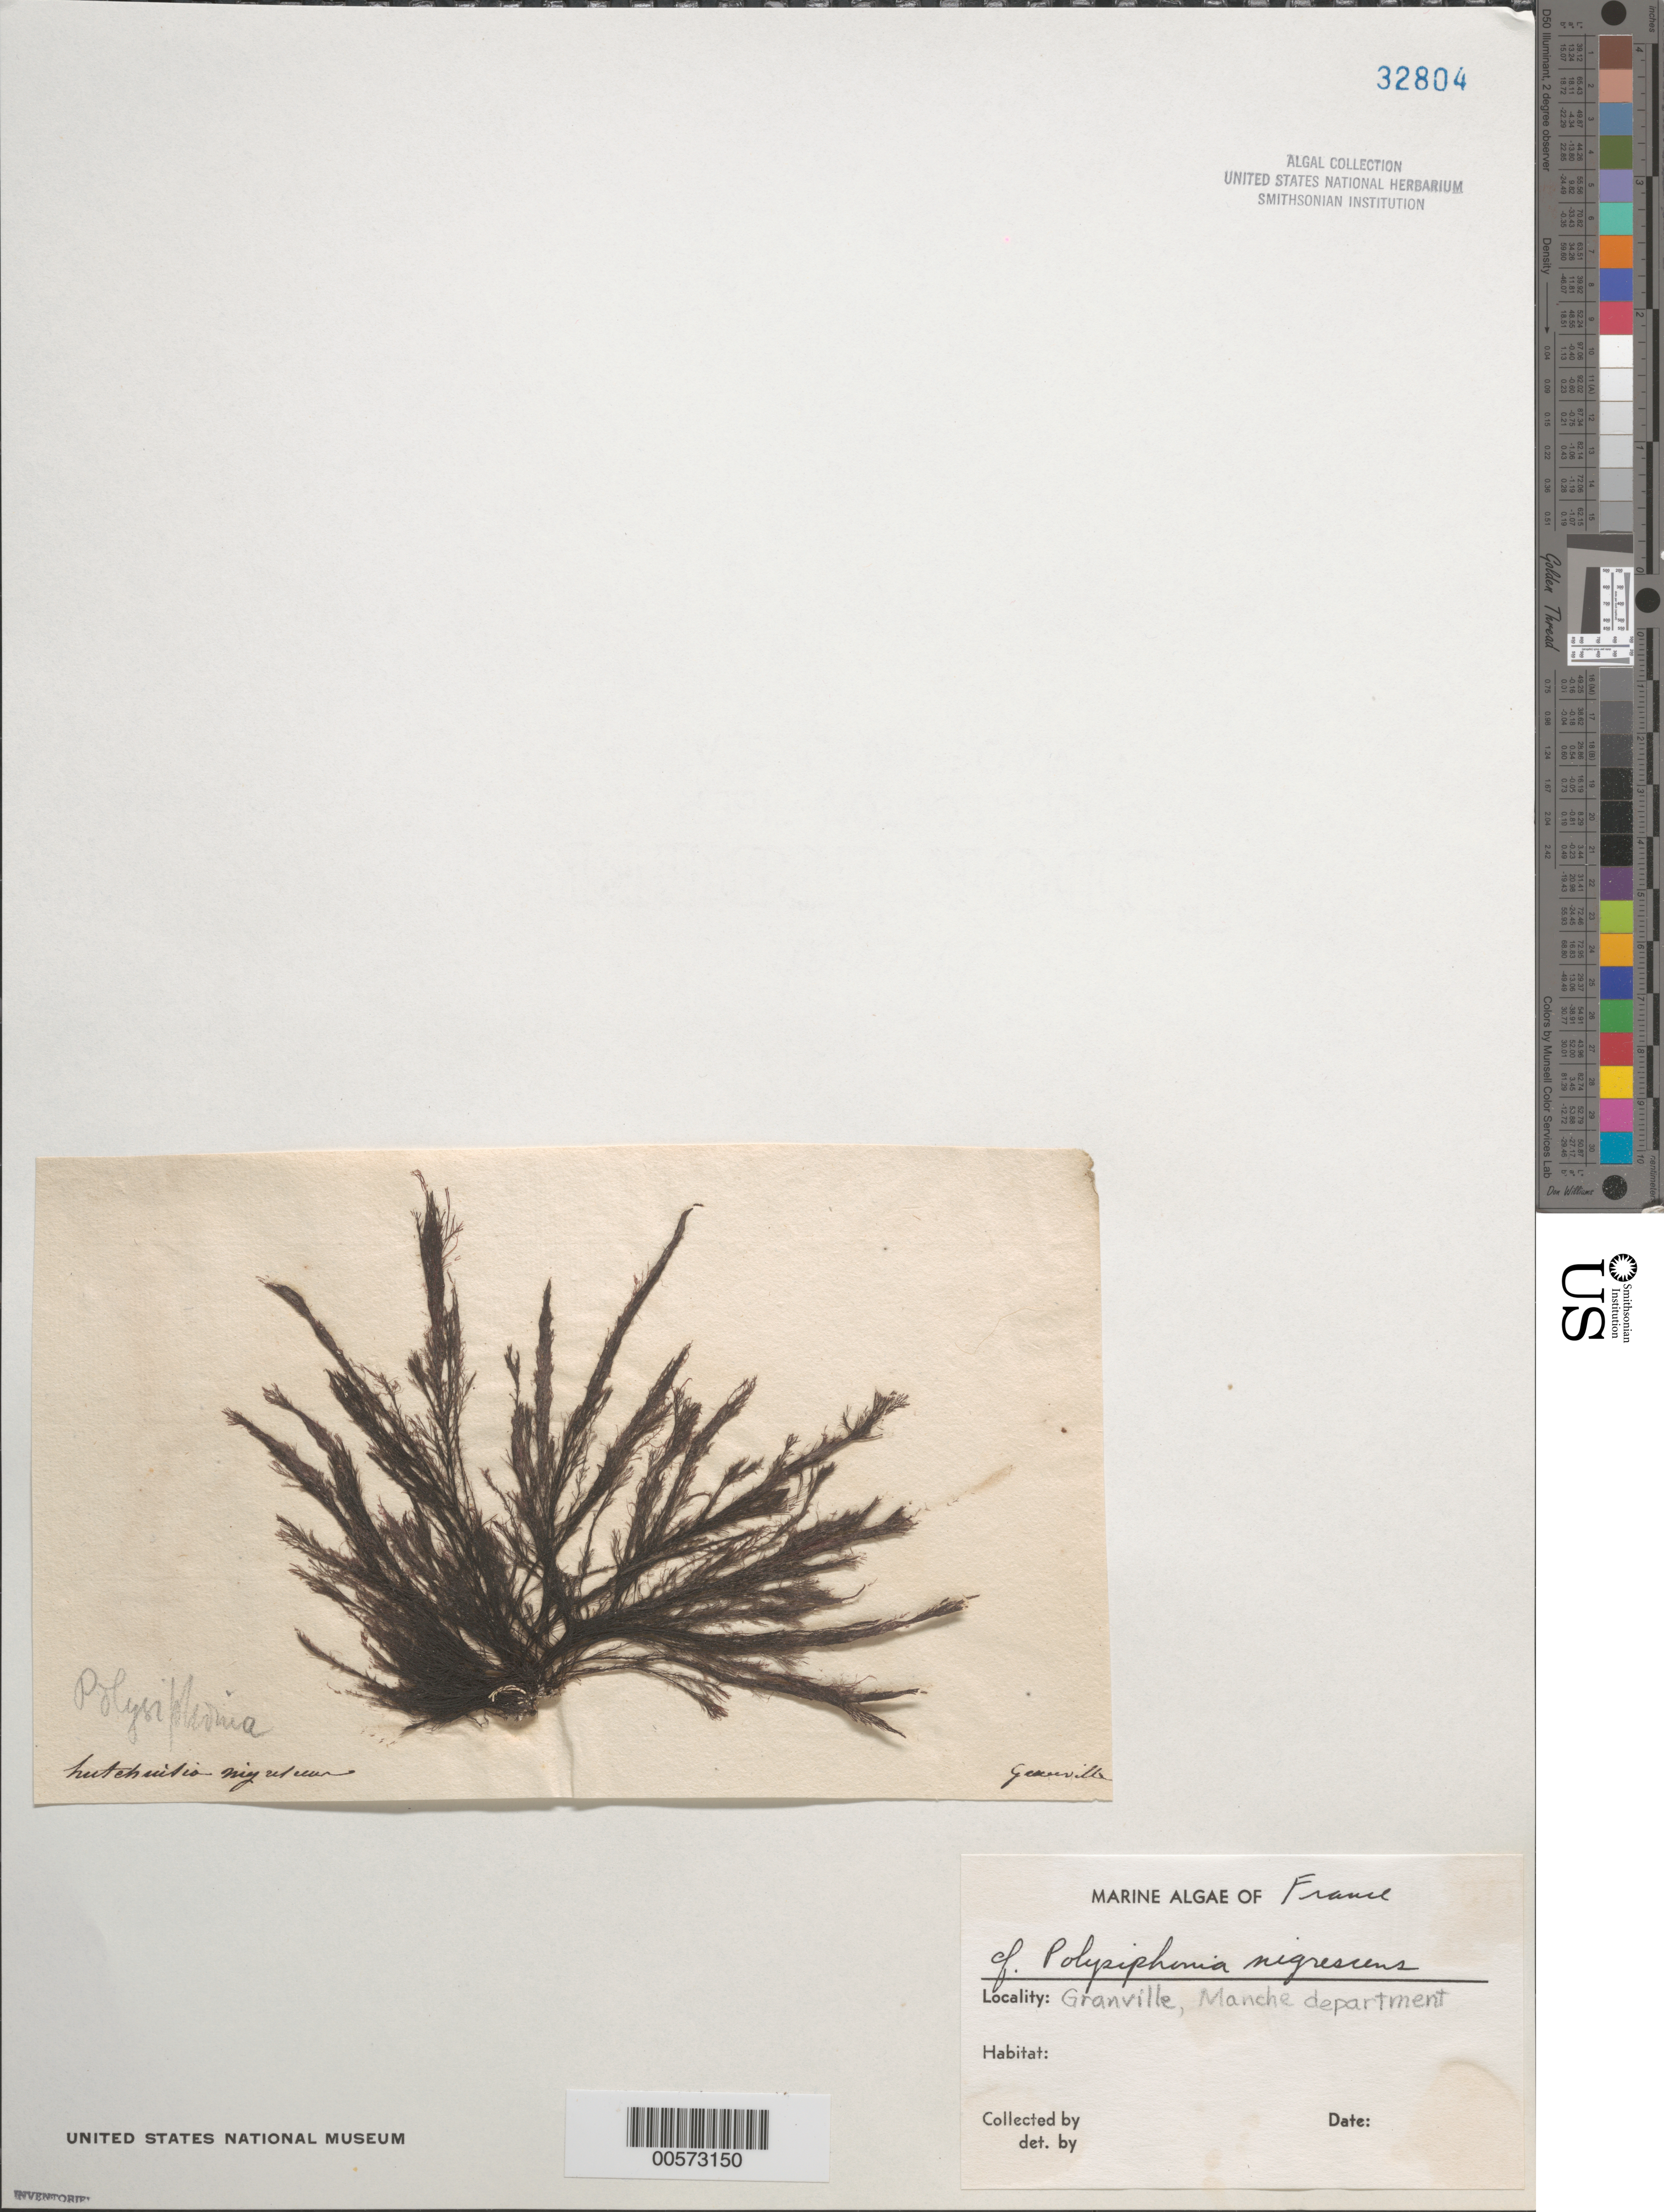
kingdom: Plantae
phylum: Rhodophyta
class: Florideophyceae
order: Ceramiales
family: Rhodomelaceae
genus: Vertebrata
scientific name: Vertebrata fucoides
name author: (Hudson) Kuntze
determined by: Algae name updating Project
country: France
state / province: Normandie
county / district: Manche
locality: Granville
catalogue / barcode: US 32804